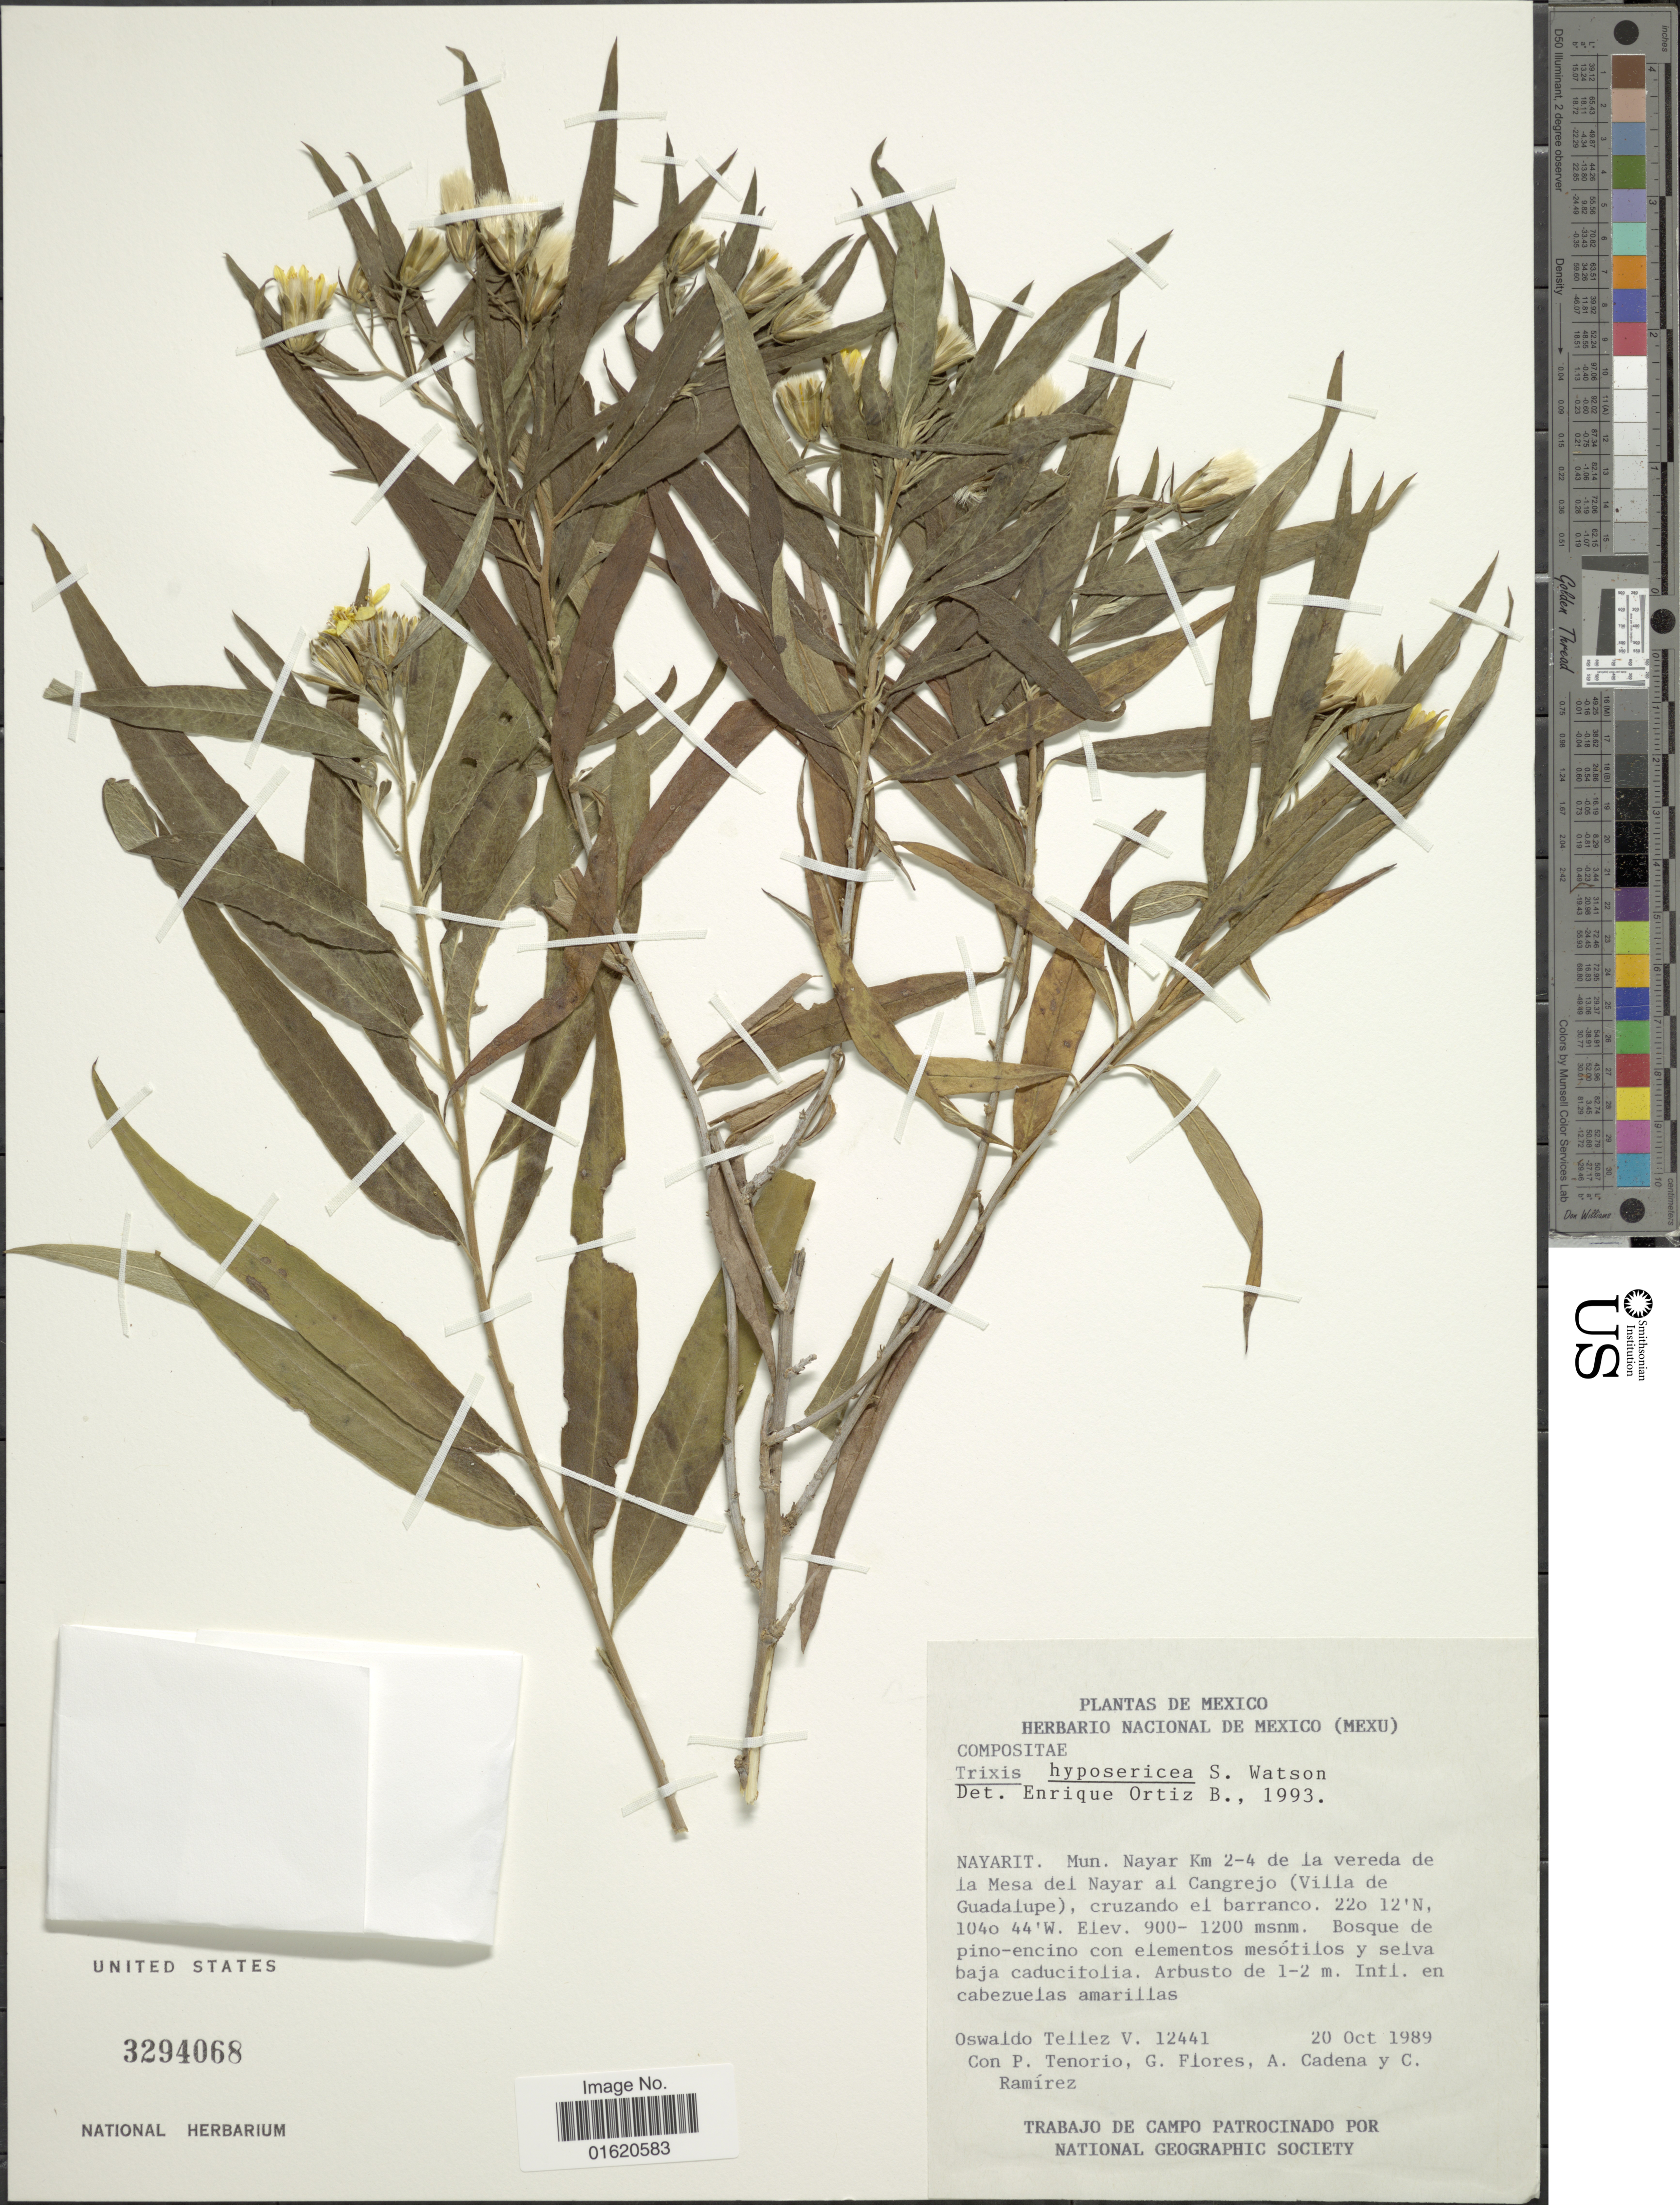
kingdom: Plantae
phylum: Tracheophyta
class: Magnoliopsida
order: Asterales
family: Asteraceae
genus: Trixis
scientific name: Trixis hyposericea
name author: S. Watson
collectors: O. Téllez V., Tenorio, P., G. Flores F., A. Cadena & et al.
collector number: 12441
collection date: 1989-10-20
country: Mexico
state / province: Nayarit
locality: Mun. Nayar Km 2-4 dela vereda de la Mesa del Nayar al cangrejo (villa de Guadalupe), cruzando el barranco, bosque de pino-encino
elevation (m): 900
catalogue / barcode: US 3294068